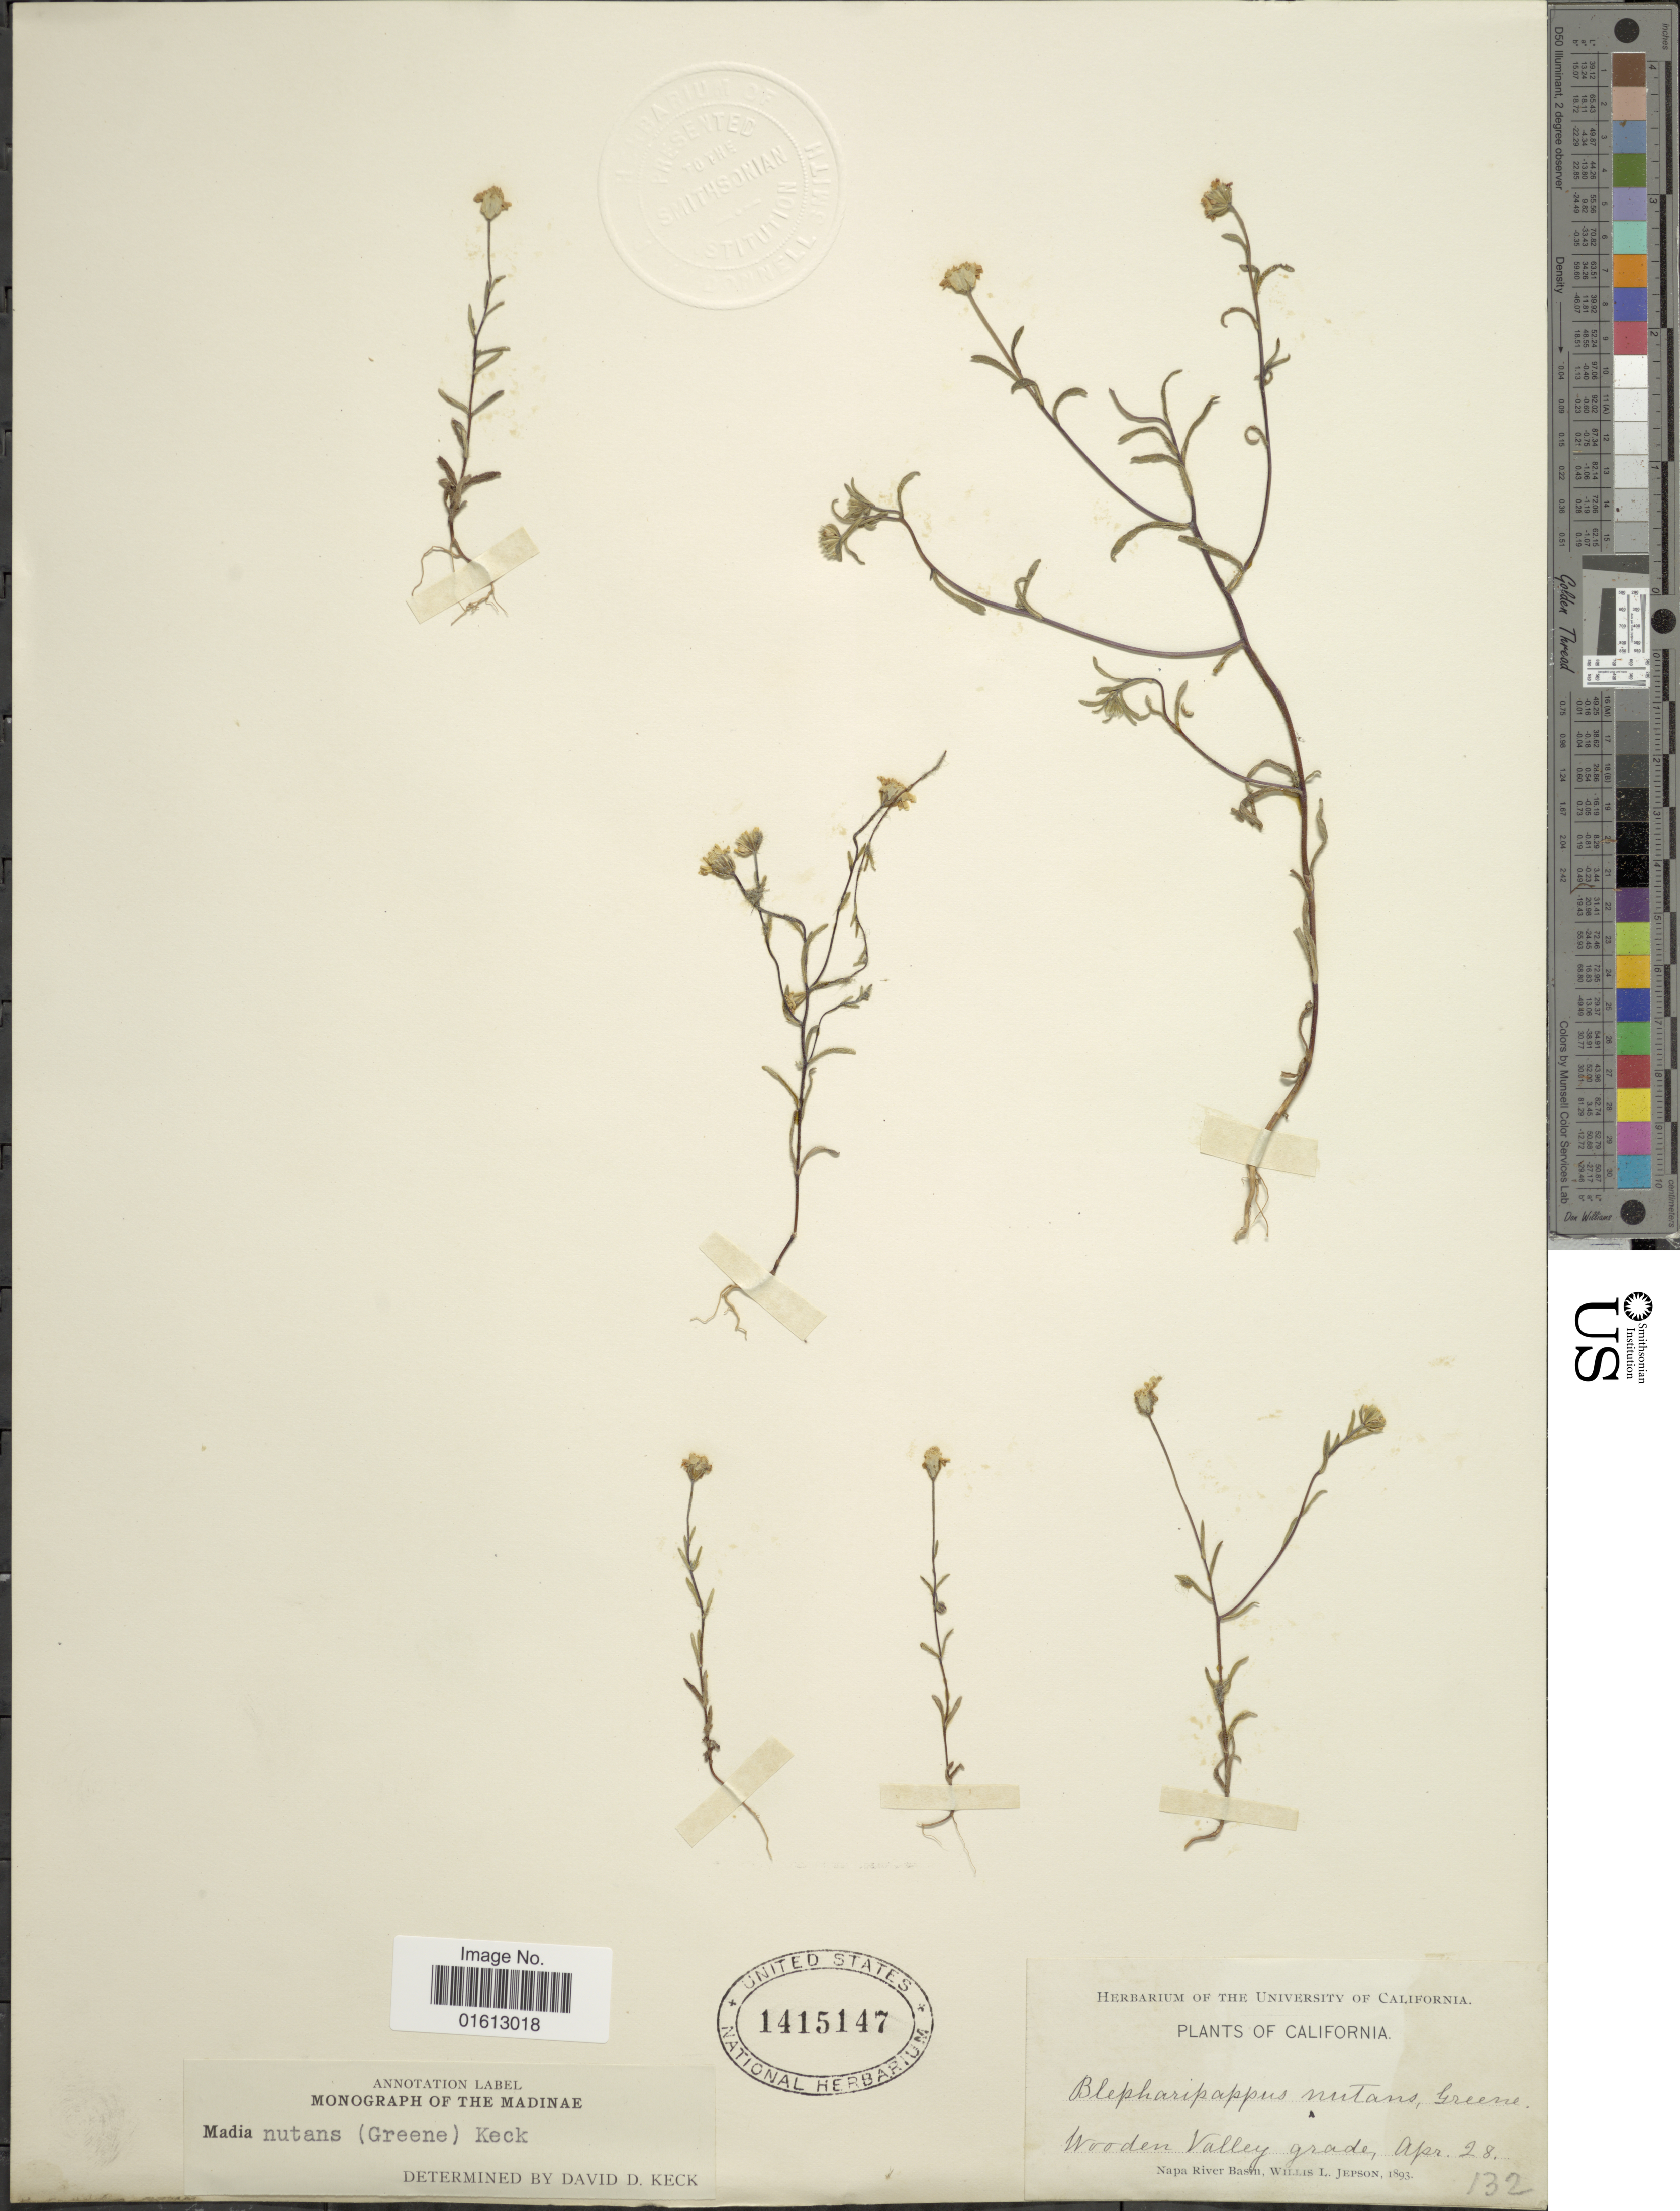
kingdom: Plantae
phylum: Tracheophyta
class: Magnoliopsida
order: Asterales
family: Asteraceae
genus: Madia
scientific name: Madia nutans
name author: (Greene) D.D. Keck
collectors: W. L. Jepson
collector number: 132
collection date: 1893-04-28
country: United States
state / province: California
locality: California, Wooden Valley grade, Napa River Basin.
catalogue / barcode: US 1415147